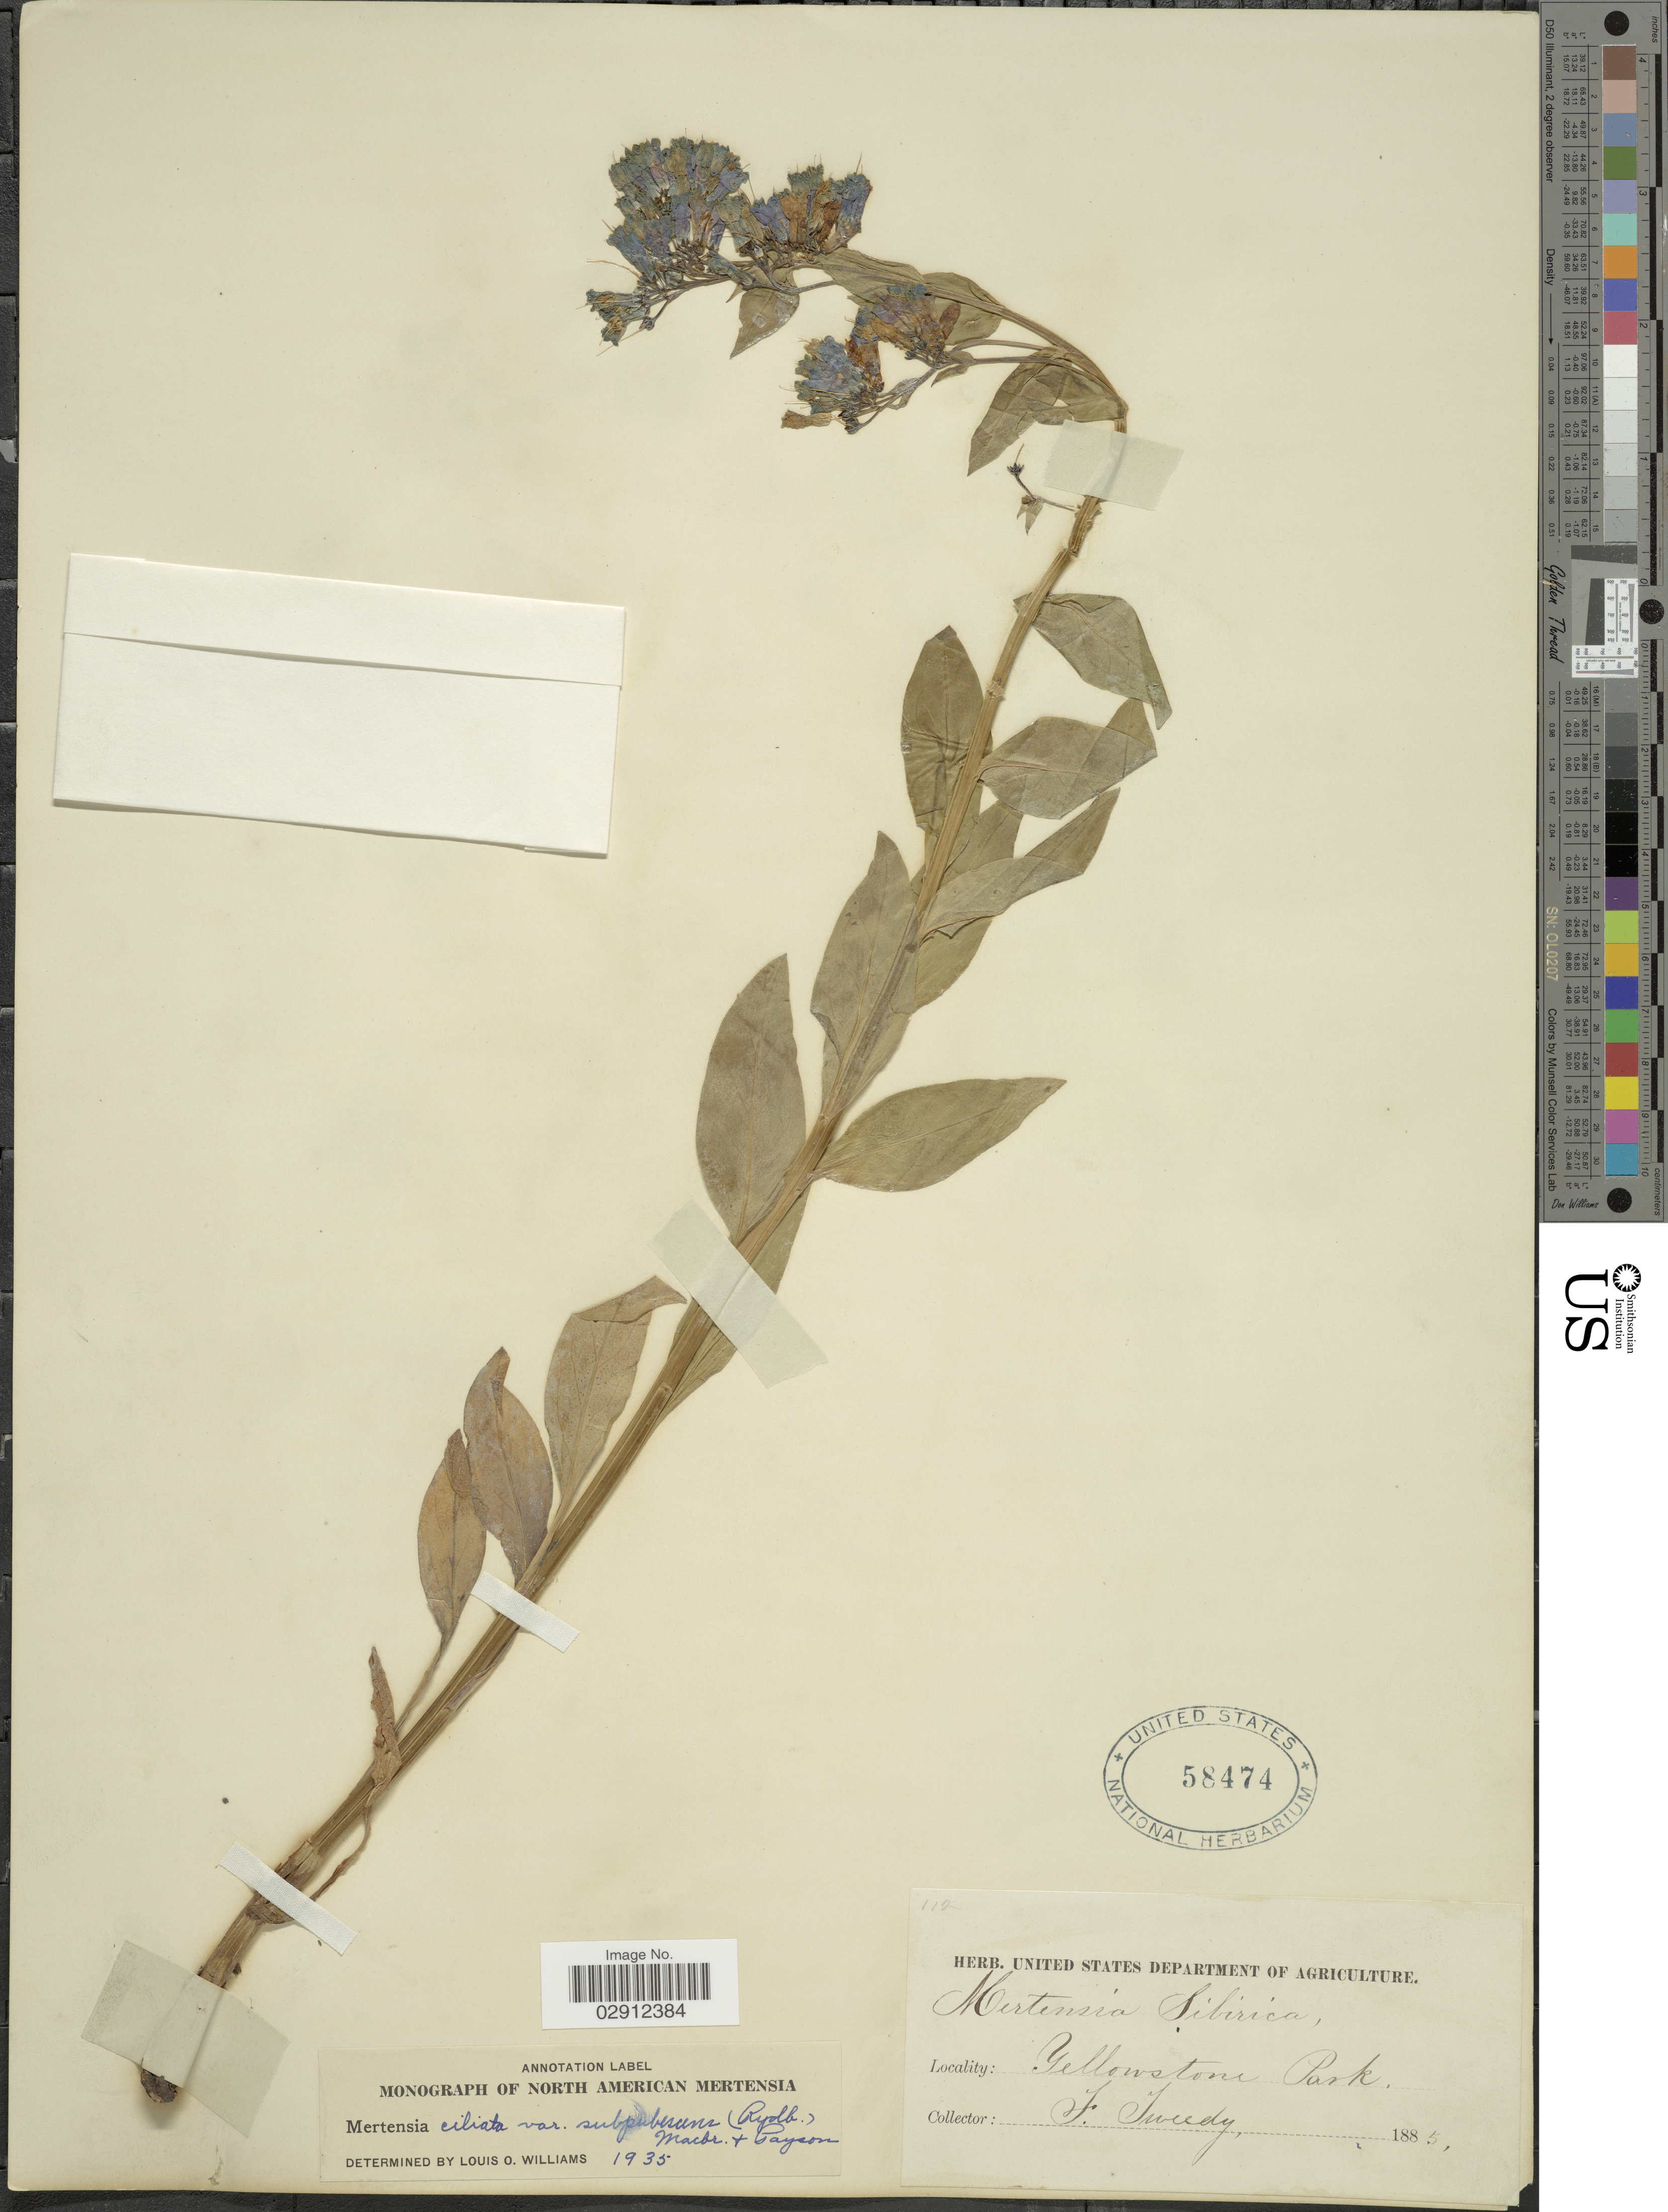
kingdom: Plantae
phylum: Tracheophyta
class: Magnoliopsida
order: Boraginales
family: Boraginaceae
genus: Mertensia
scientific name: Mertensia ciliata var. subpubescens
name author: (Rydb.) J.F. Macbr. & Payson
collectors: F. Tweedy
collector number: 112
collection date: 1885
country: United States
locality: Yellowstone Park.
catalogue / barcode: US 58474